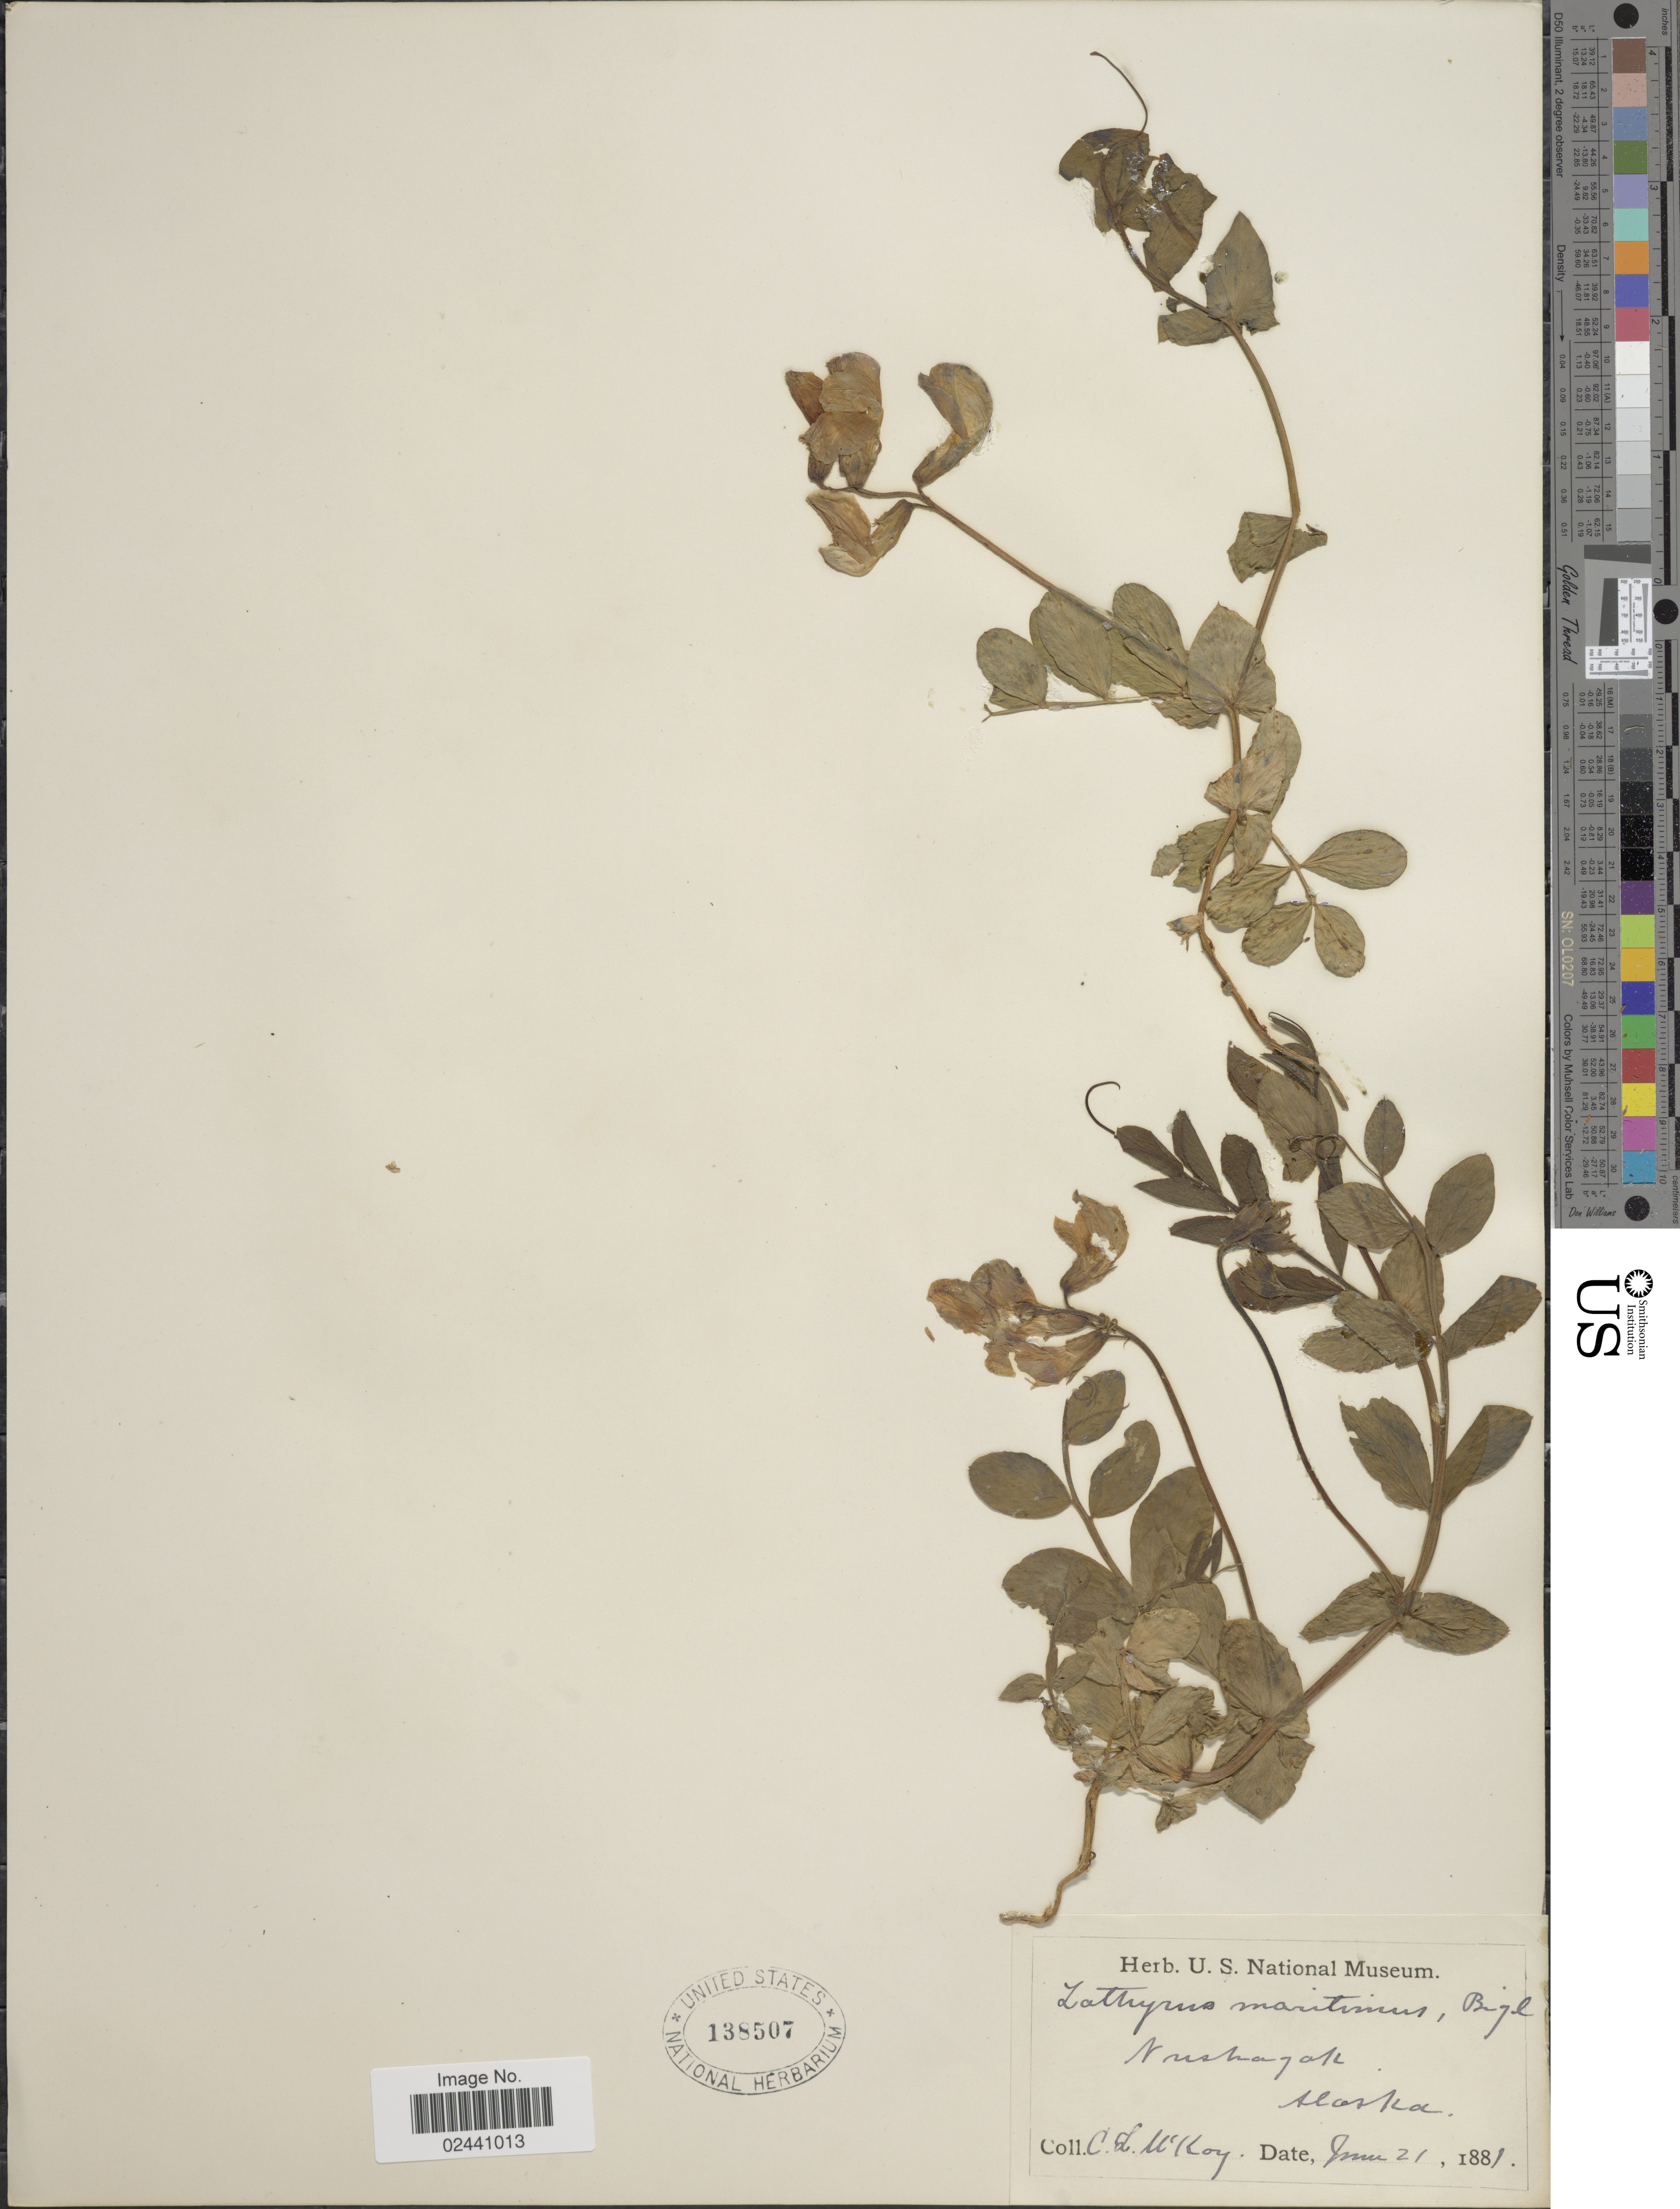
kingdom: Plantae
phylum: Tracheophyta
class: Magnoliopsida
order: Fabales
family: Fabaceae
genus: Lathyrus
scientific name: Lathyrus maritimus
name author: Torr.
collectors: C. Koy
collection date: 1881-06-21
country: United States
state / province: Alaska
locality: Nushagak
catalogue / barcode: US 138507